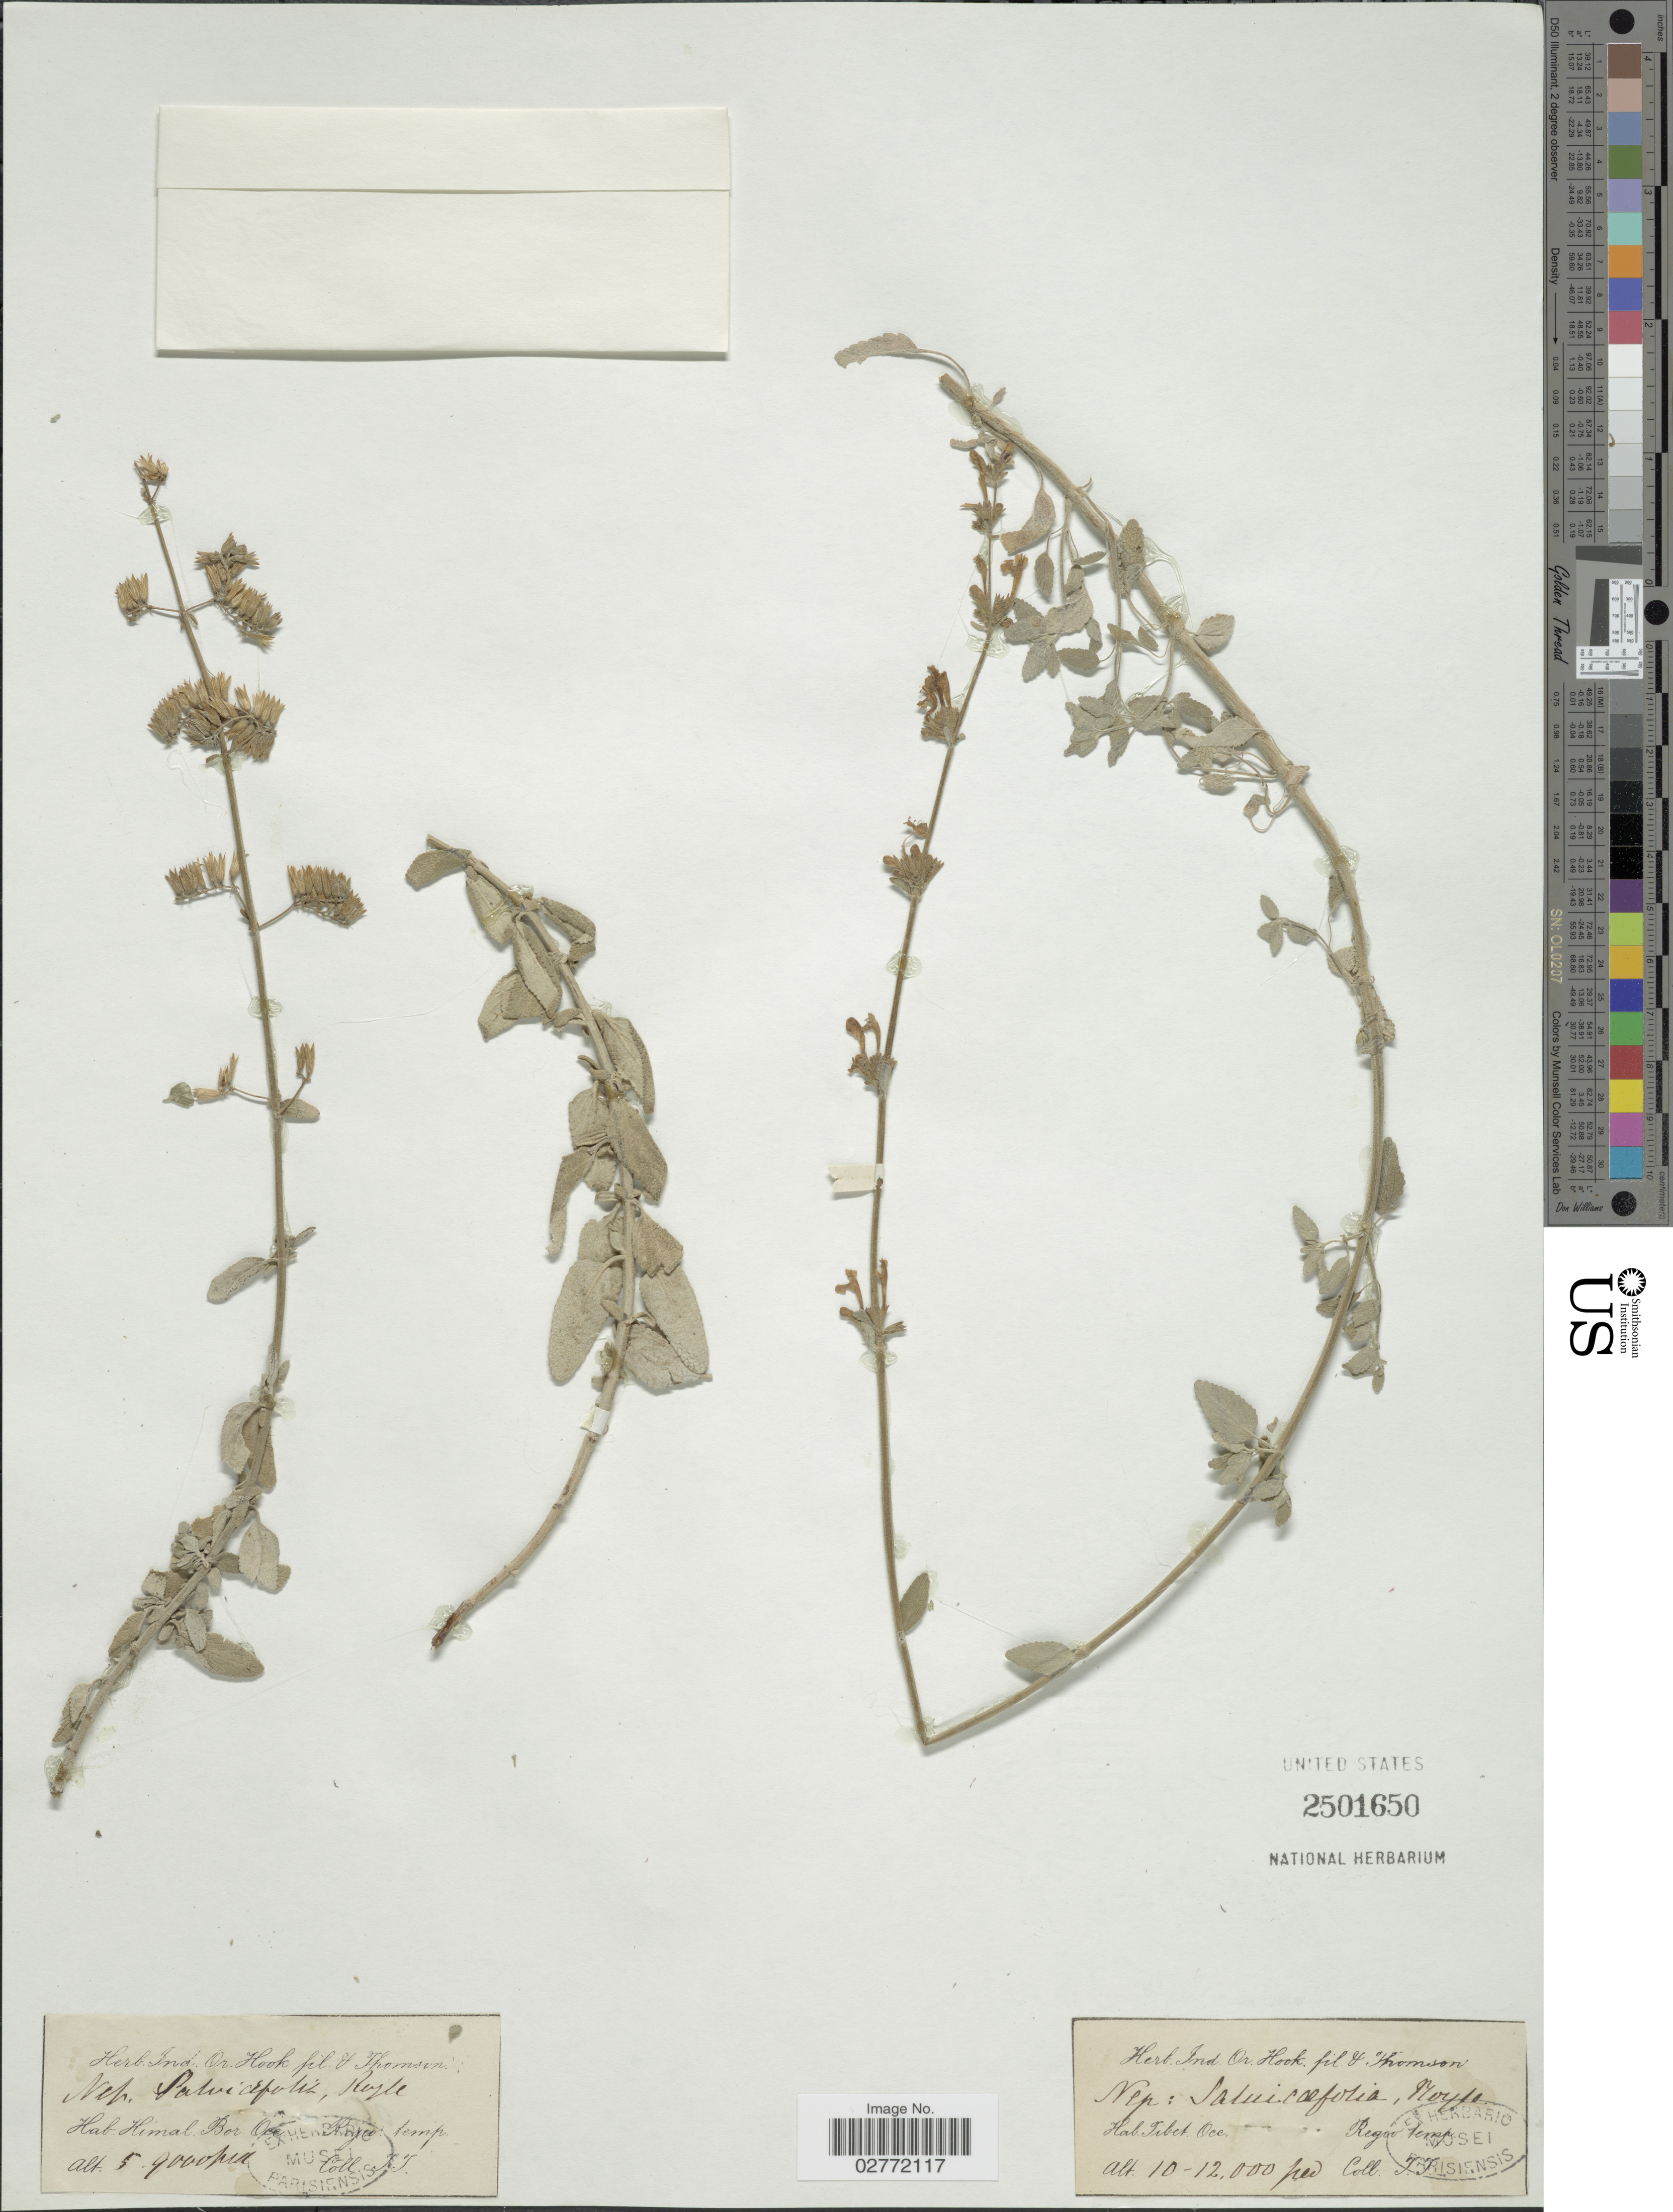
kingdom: Plantae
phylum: Tracheophyta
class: Magnoliopsida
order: Lamiales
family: Lamiaceae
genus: Nepeta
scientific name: Nepeta salviifolia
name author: Pers.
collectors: T. Thomson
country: China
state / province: Xizang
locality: Tibet Occ., Regio temp.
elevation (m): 3048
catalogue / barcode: US 2501650